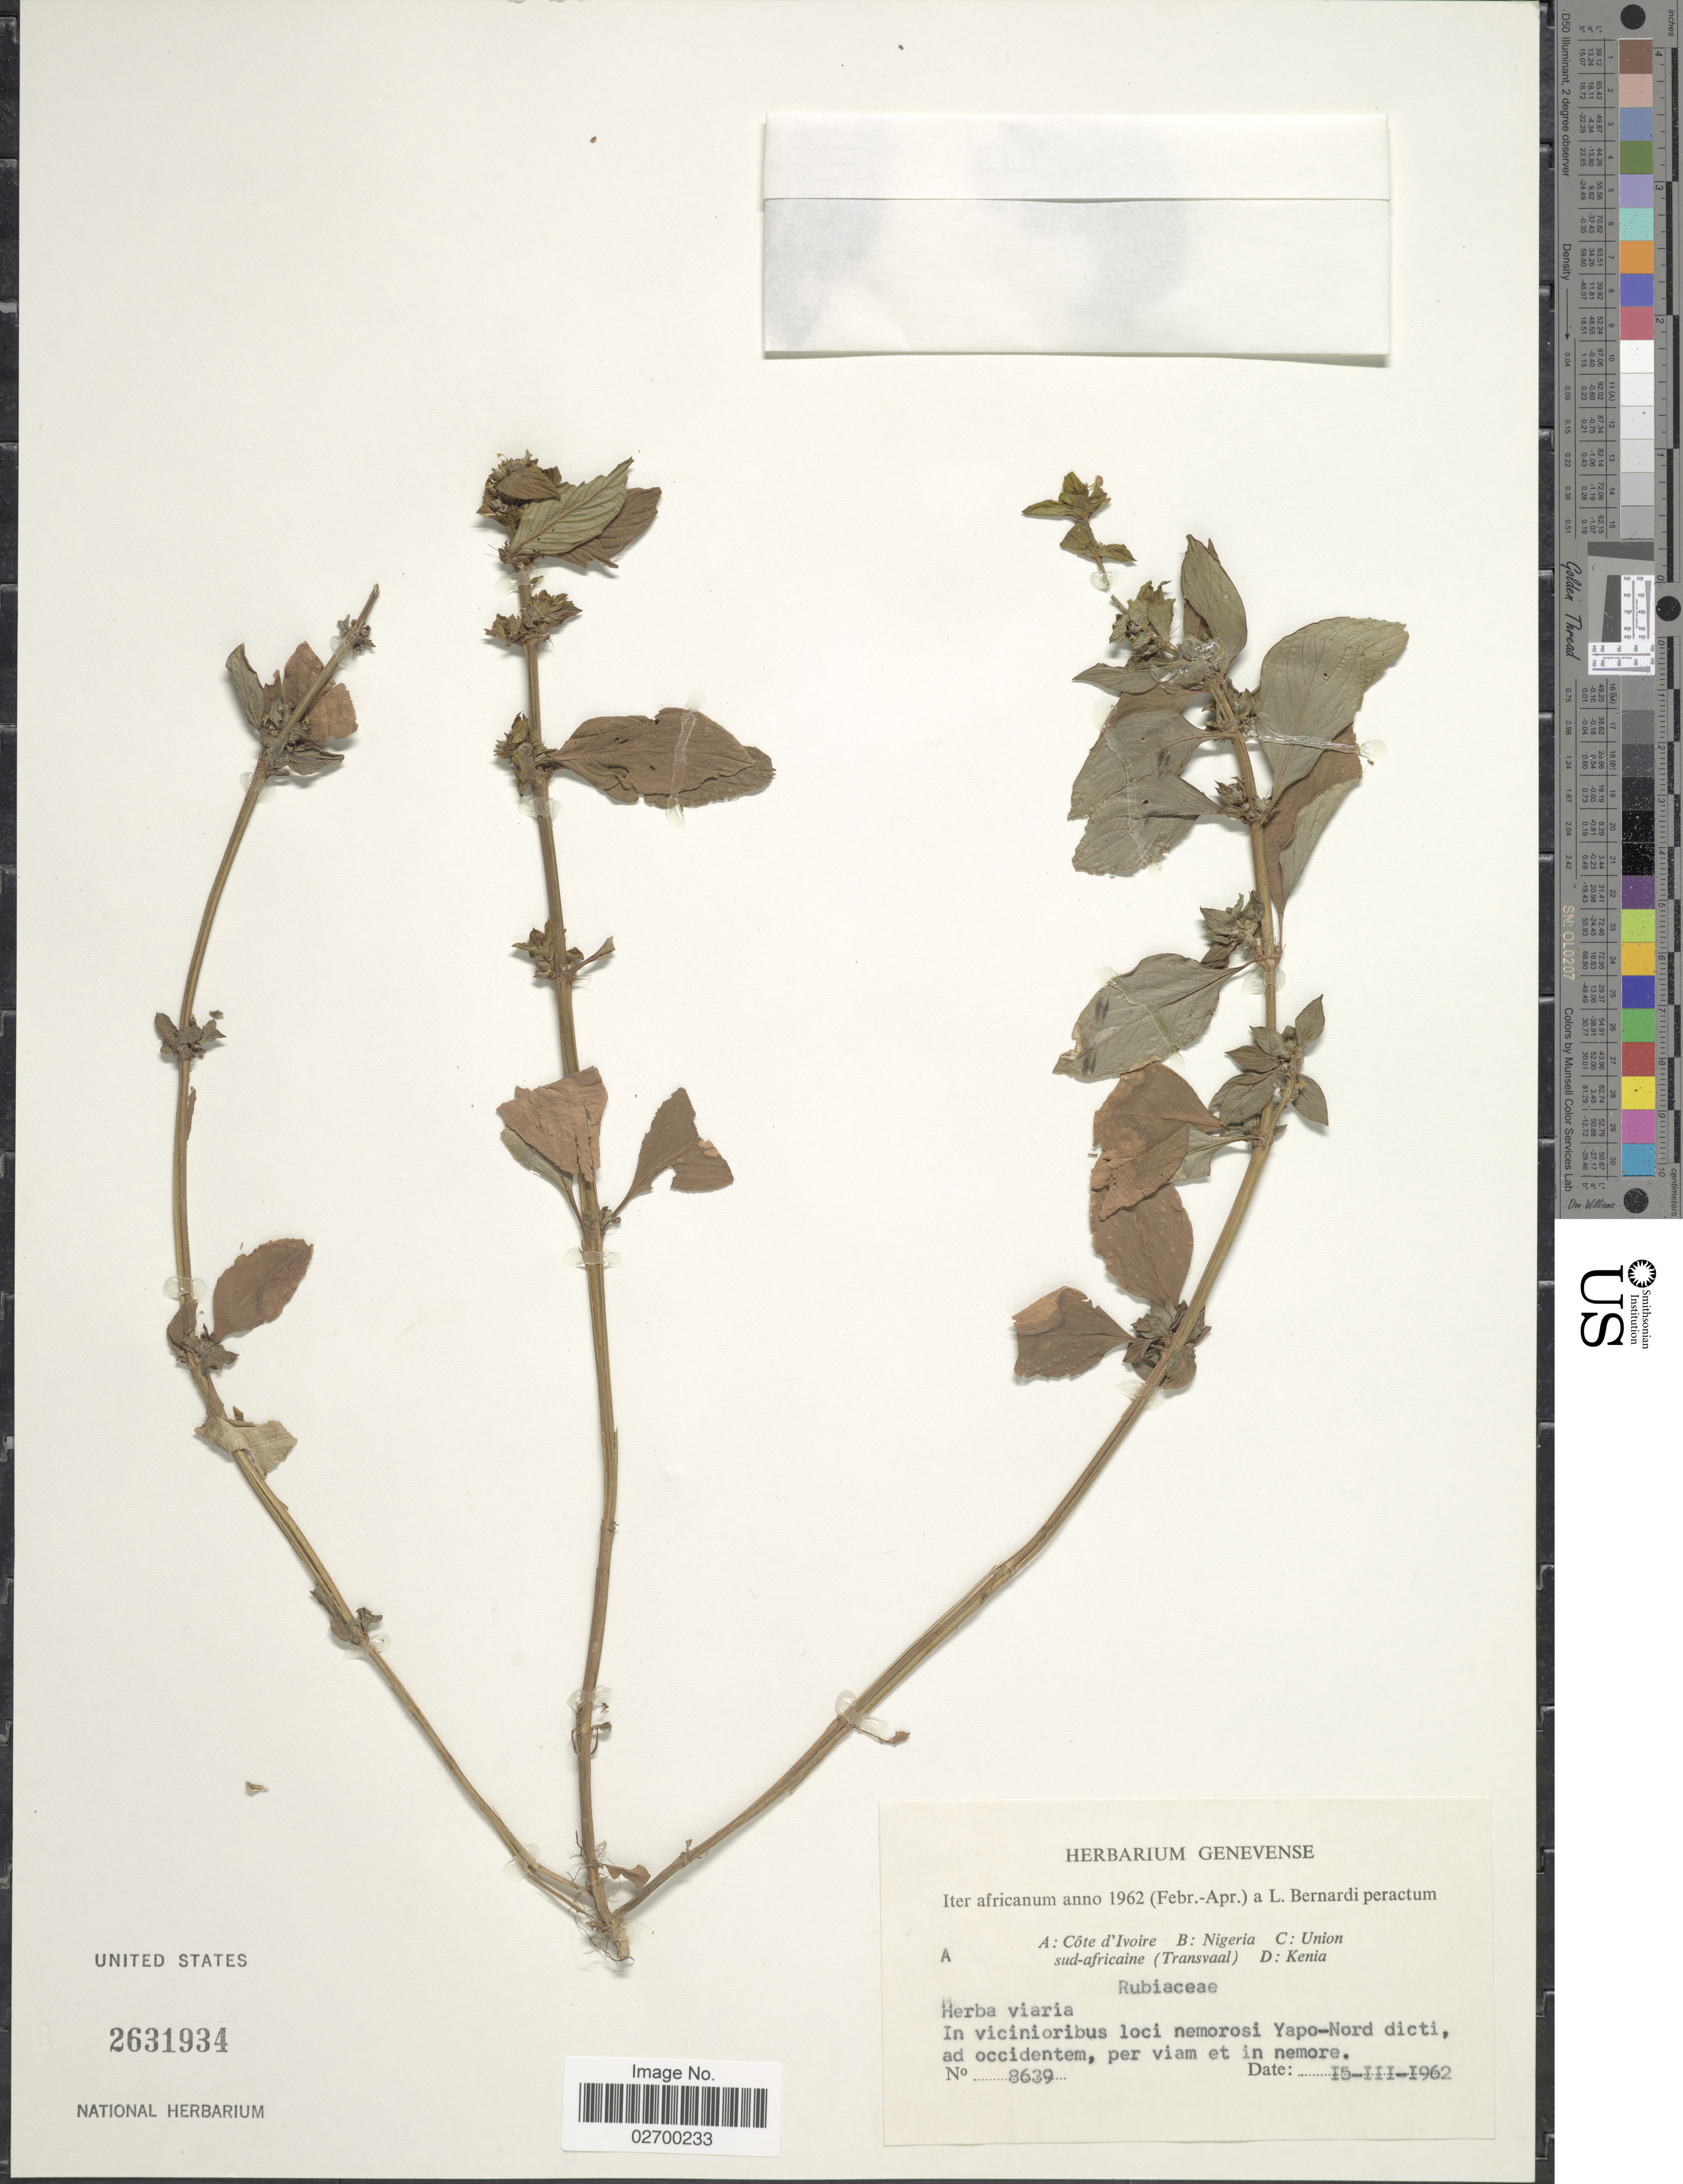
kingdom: Plantae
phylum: Tracheophyta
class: Magnoliopsida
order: Gentianales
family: Rubiaceae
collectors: L. Bernardi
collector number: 8639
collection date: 1962-03-15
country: Ivory Coast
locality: Cote d'Ivoire. Loci nemorosi Yapo-Nord dicti, ad occidentem, perviam et in nemore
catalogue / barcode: US 2631934